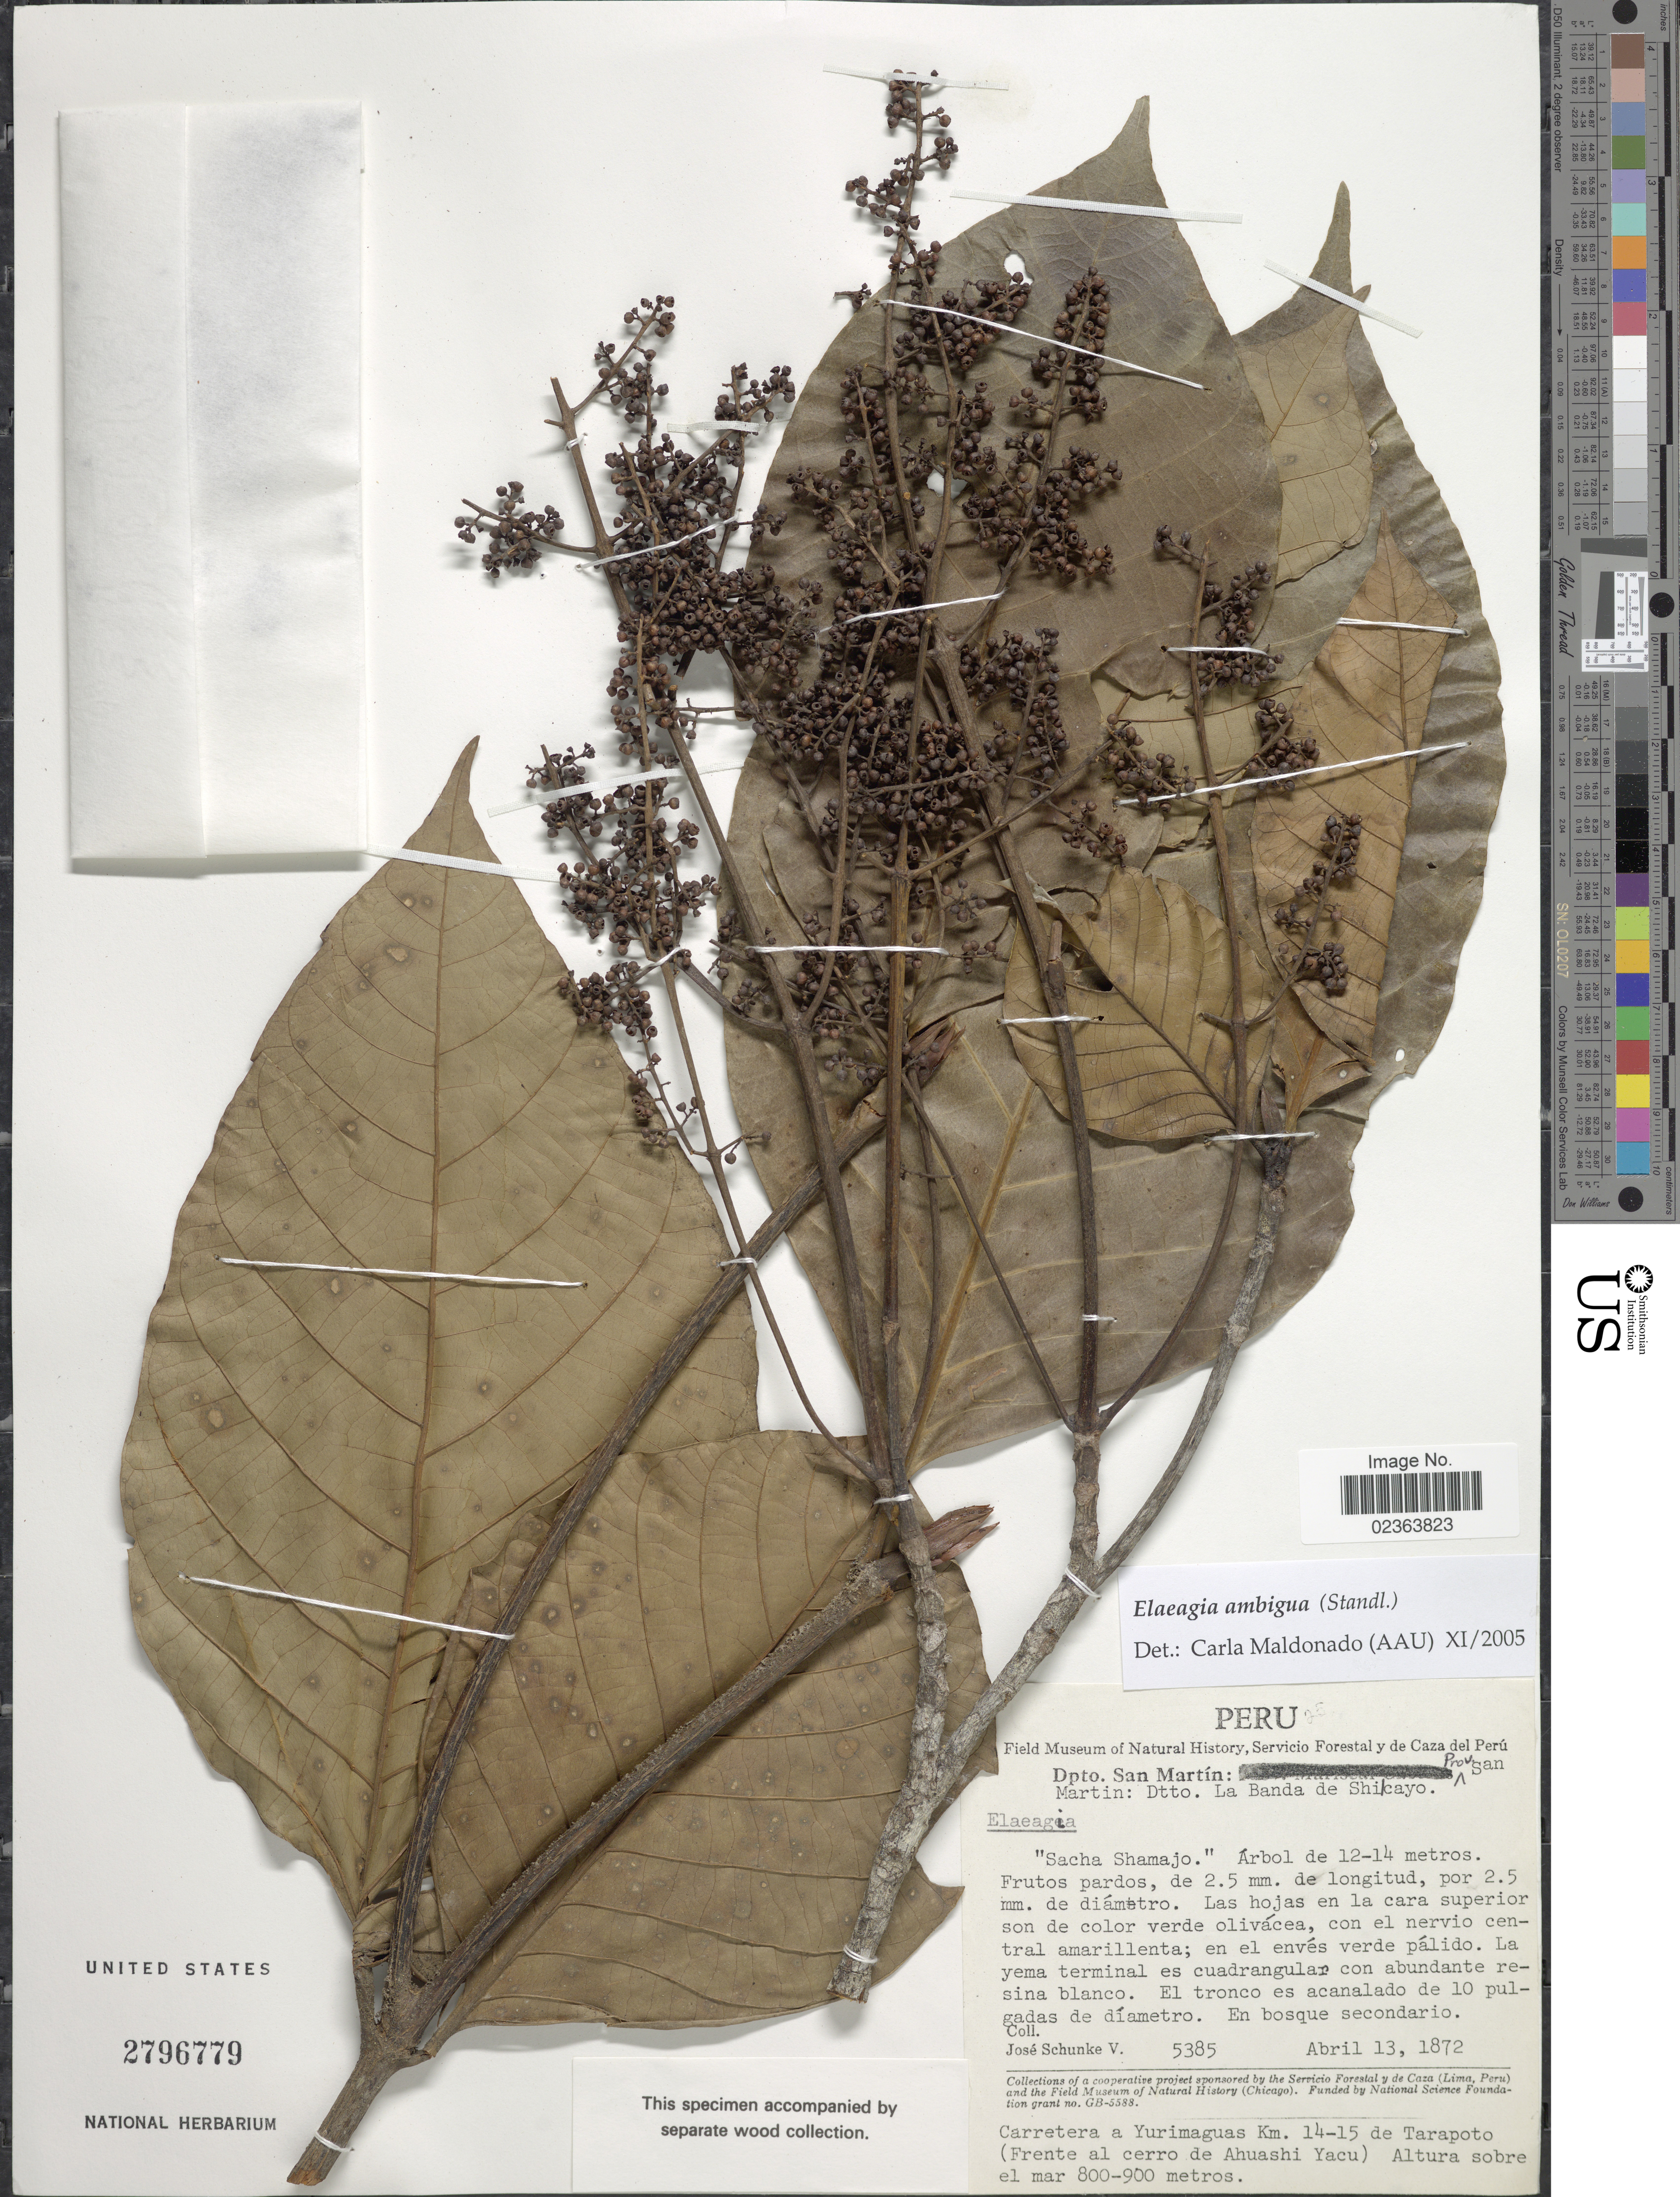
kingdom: Plantae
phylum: Tracheophyta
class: Magnoliopsida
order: Gentianales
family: Rubiaceae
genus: Elaeagia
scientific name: Elaeagia ambigua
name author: (Standl.) C.B. Maldonado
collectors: J. Schunke Vigo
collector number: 5385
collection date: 1872-04-13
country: Peru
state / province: San Martín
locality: Dpto. San Martin, Prov. San Martin, Dtto. La Banda de Shicayo, Carretera a Yurimaguas Km. 14-15 de Tarapoto (Frente al cerro de Ahuashi Yacu)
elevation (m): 800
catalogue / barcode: US 2796779